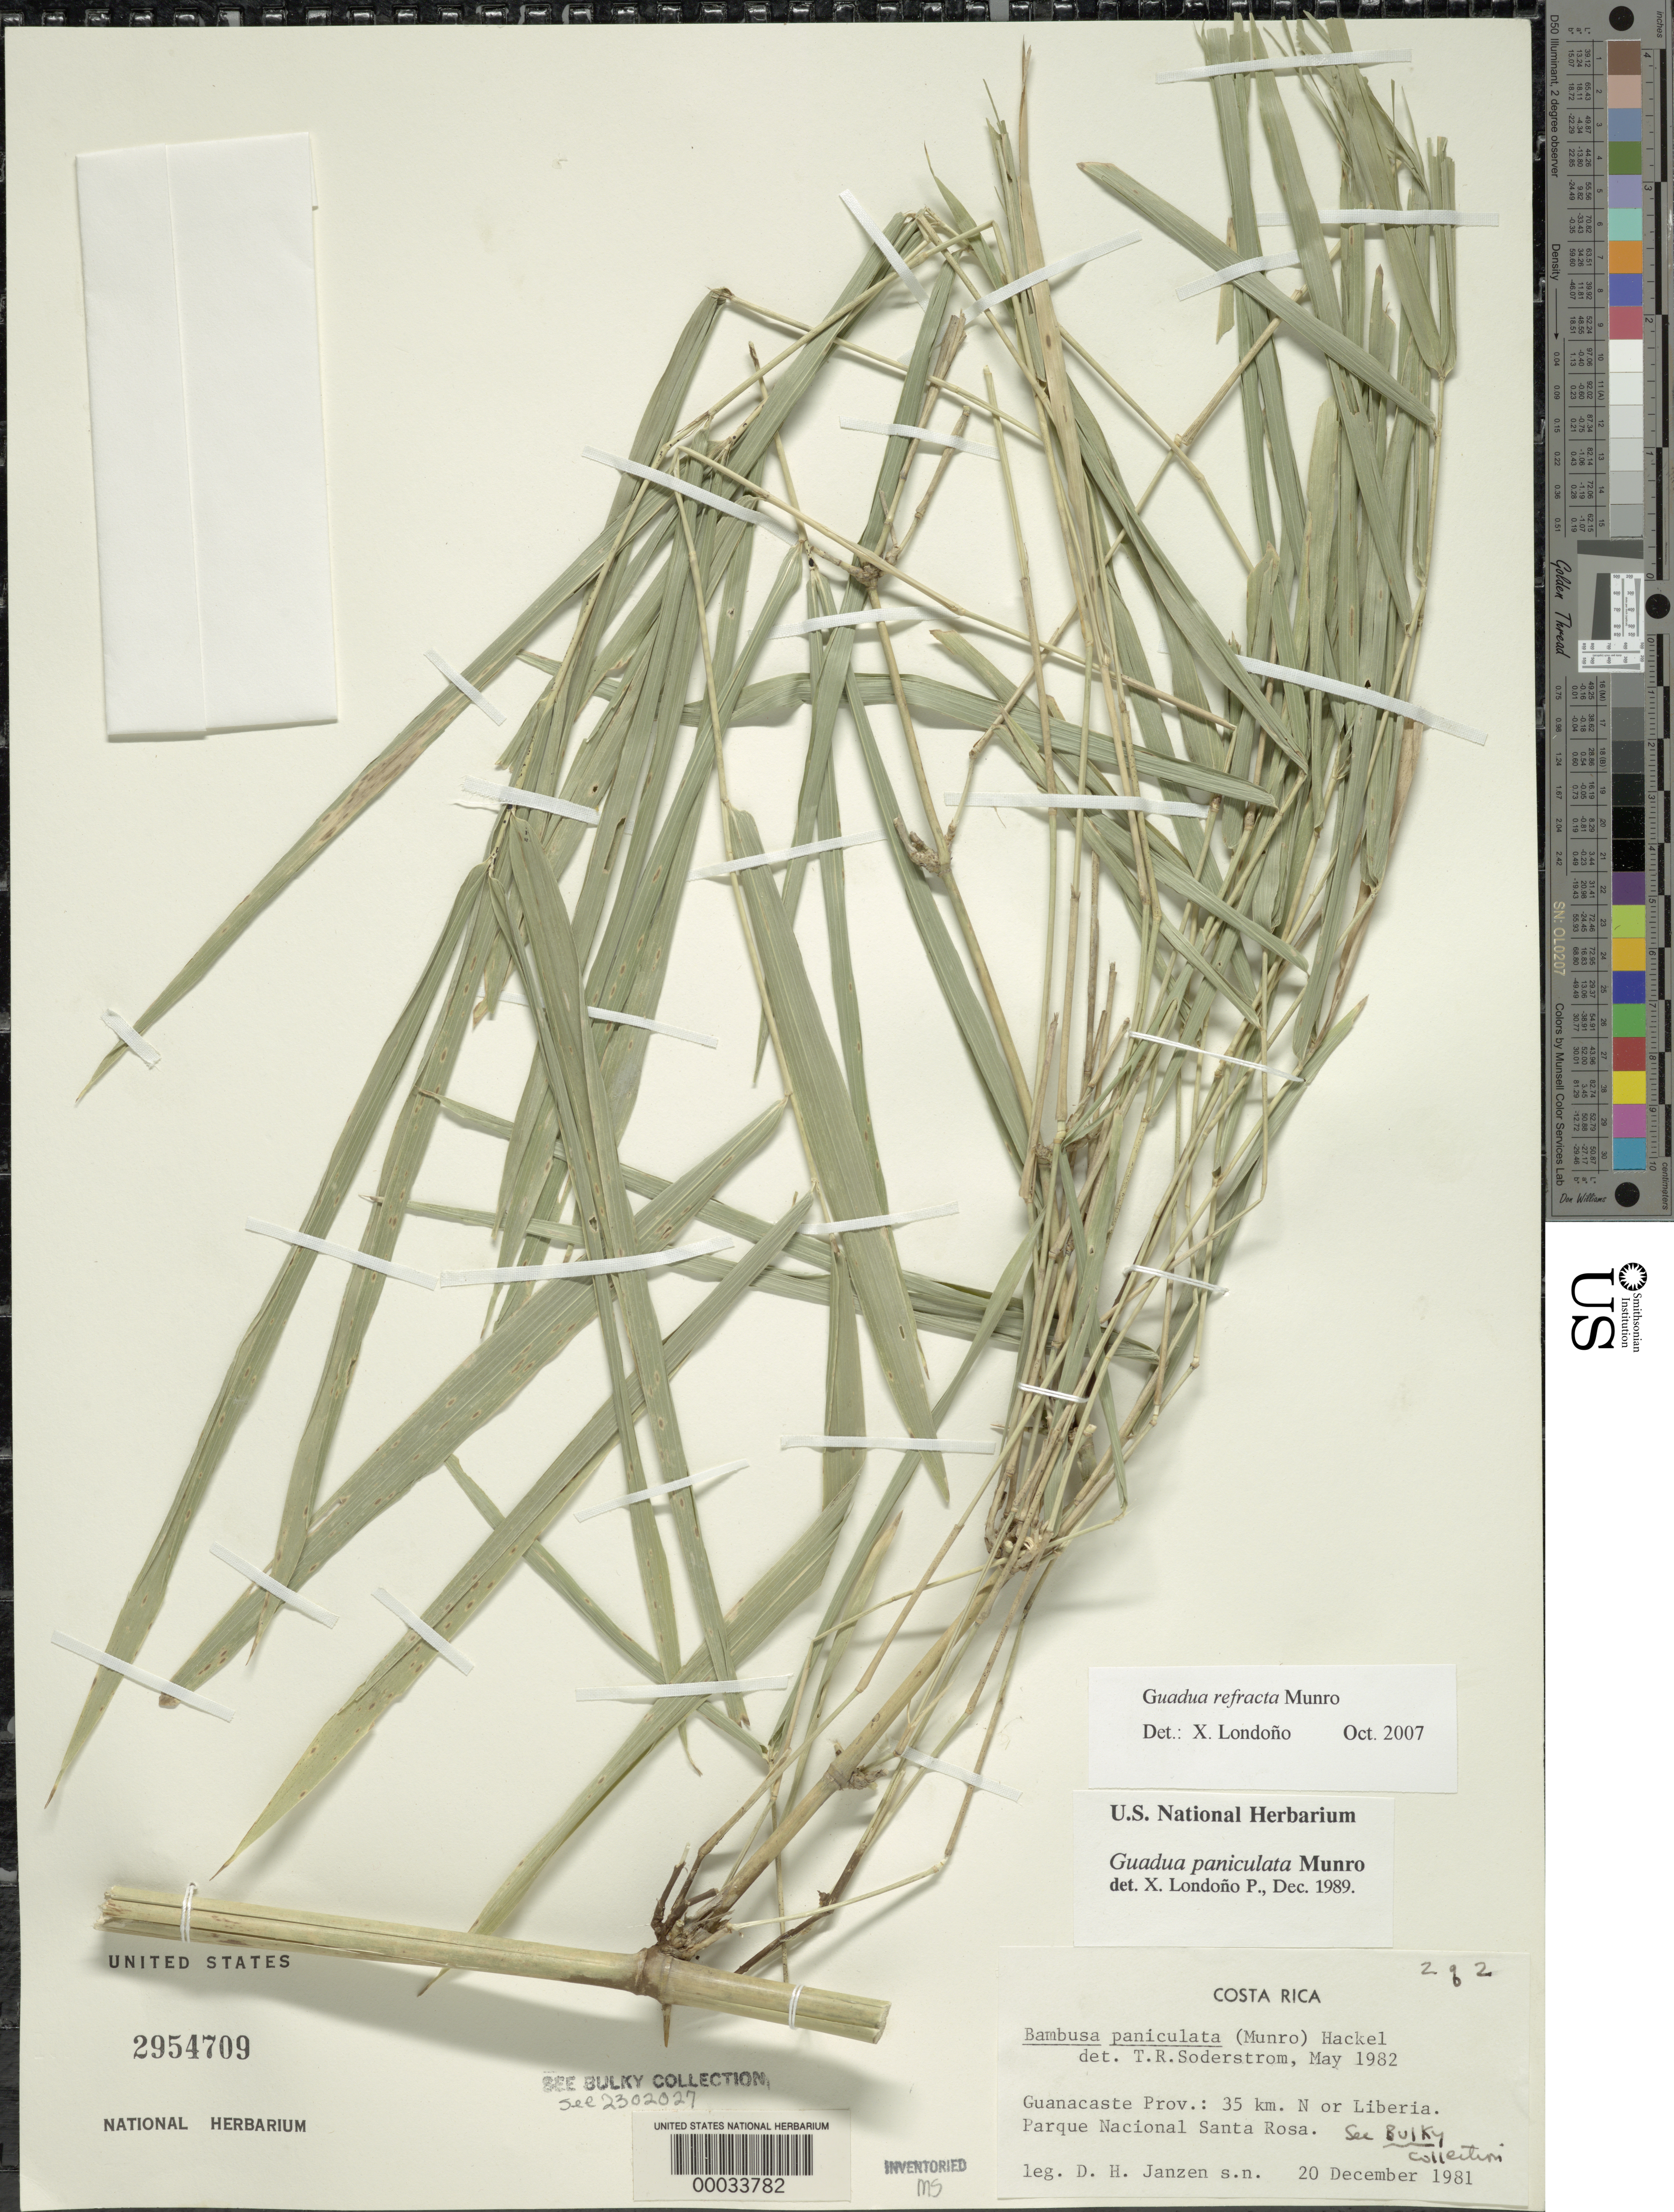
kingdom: Plantae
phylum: Tracheophyta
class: Liliopsida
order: Poales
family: Poaceae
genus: Guadua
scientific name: Guadua refracta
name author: Munro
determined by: Londoño, X., (TULV), Jardin Botanico "Juan Maria Cespedes"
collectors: D. Janzen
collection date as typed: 20 Dec 1981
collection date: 1981-12-20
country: Costa Rica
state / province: Guanacaste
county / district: Liberia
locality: N of Liberia, Parque Nacional Santa Rosa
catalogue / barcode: US 2954709